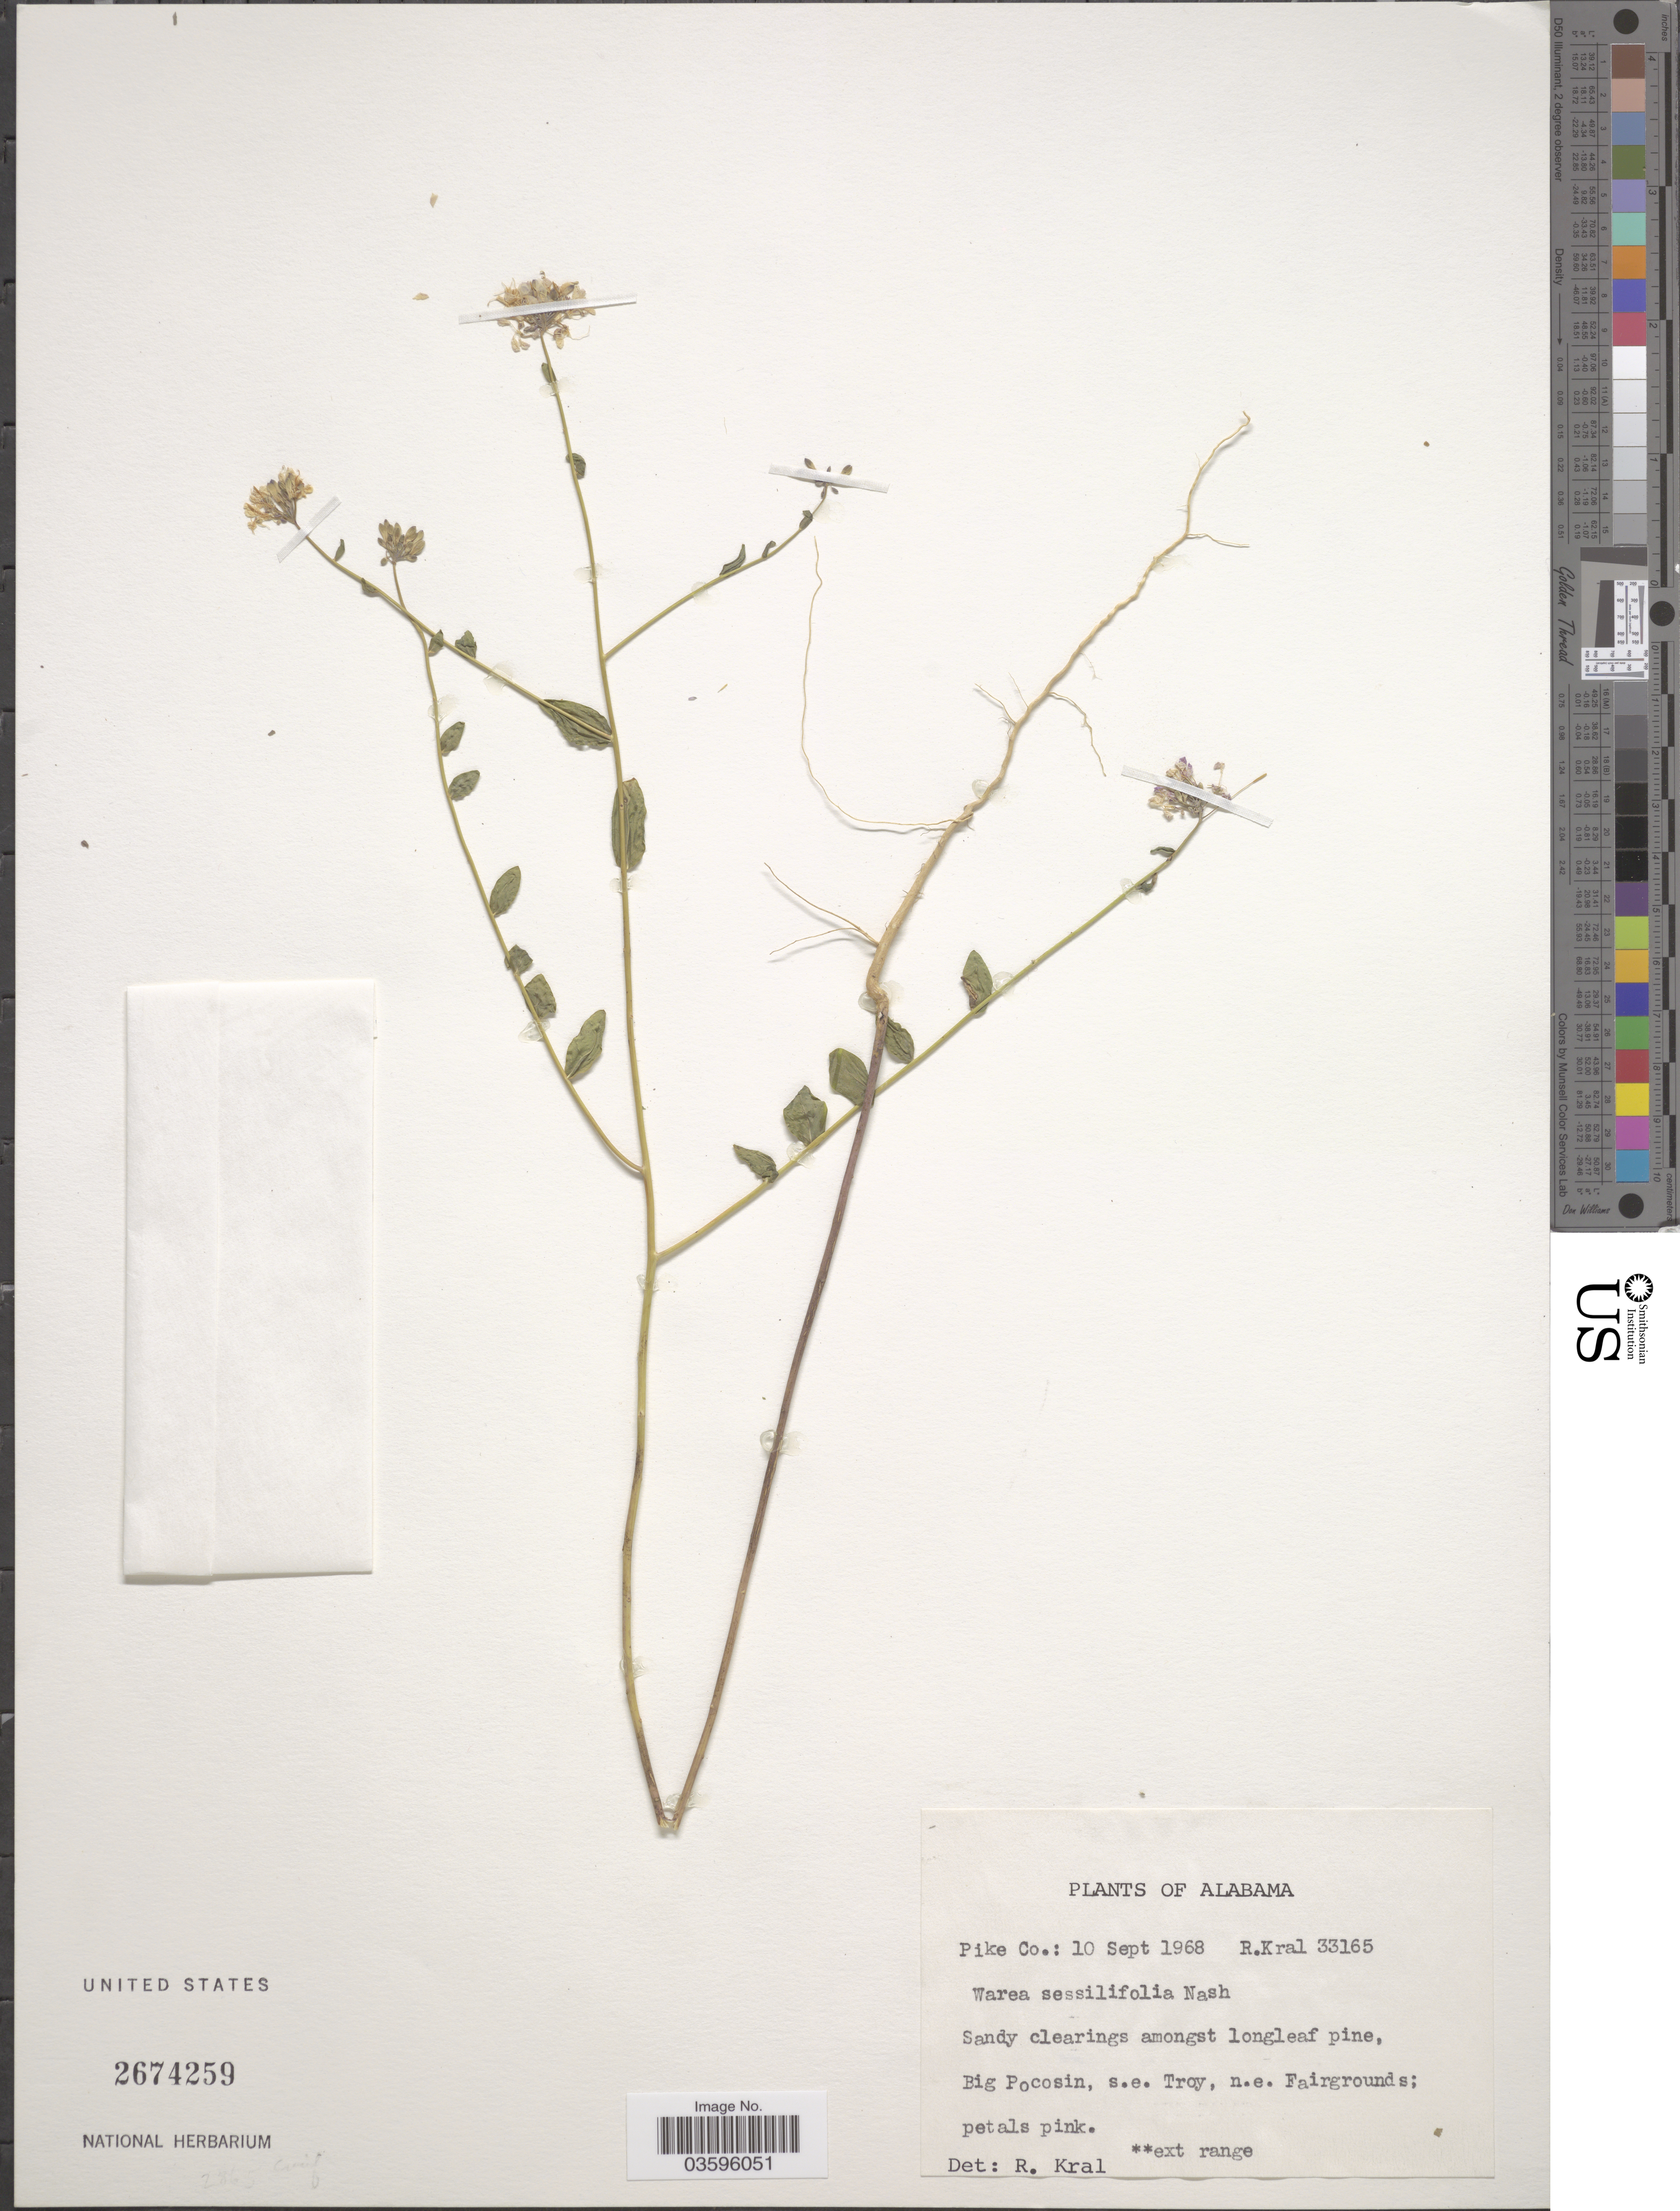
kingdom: Plantae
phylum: Tracheophyta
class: Magnoliopsida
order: Brassicales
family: Brassicaceae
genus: Warea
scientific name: Warea sessilifolia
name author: Nash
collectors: R. Kral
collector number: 33165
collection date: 1968-09-10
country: United States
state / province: Alabama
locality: Pike Co. Sandy clearings amongst longleaf pine, Big Pocosin, s.e. Troy, n.e. Fairgrounds.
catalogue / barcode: US 2674259